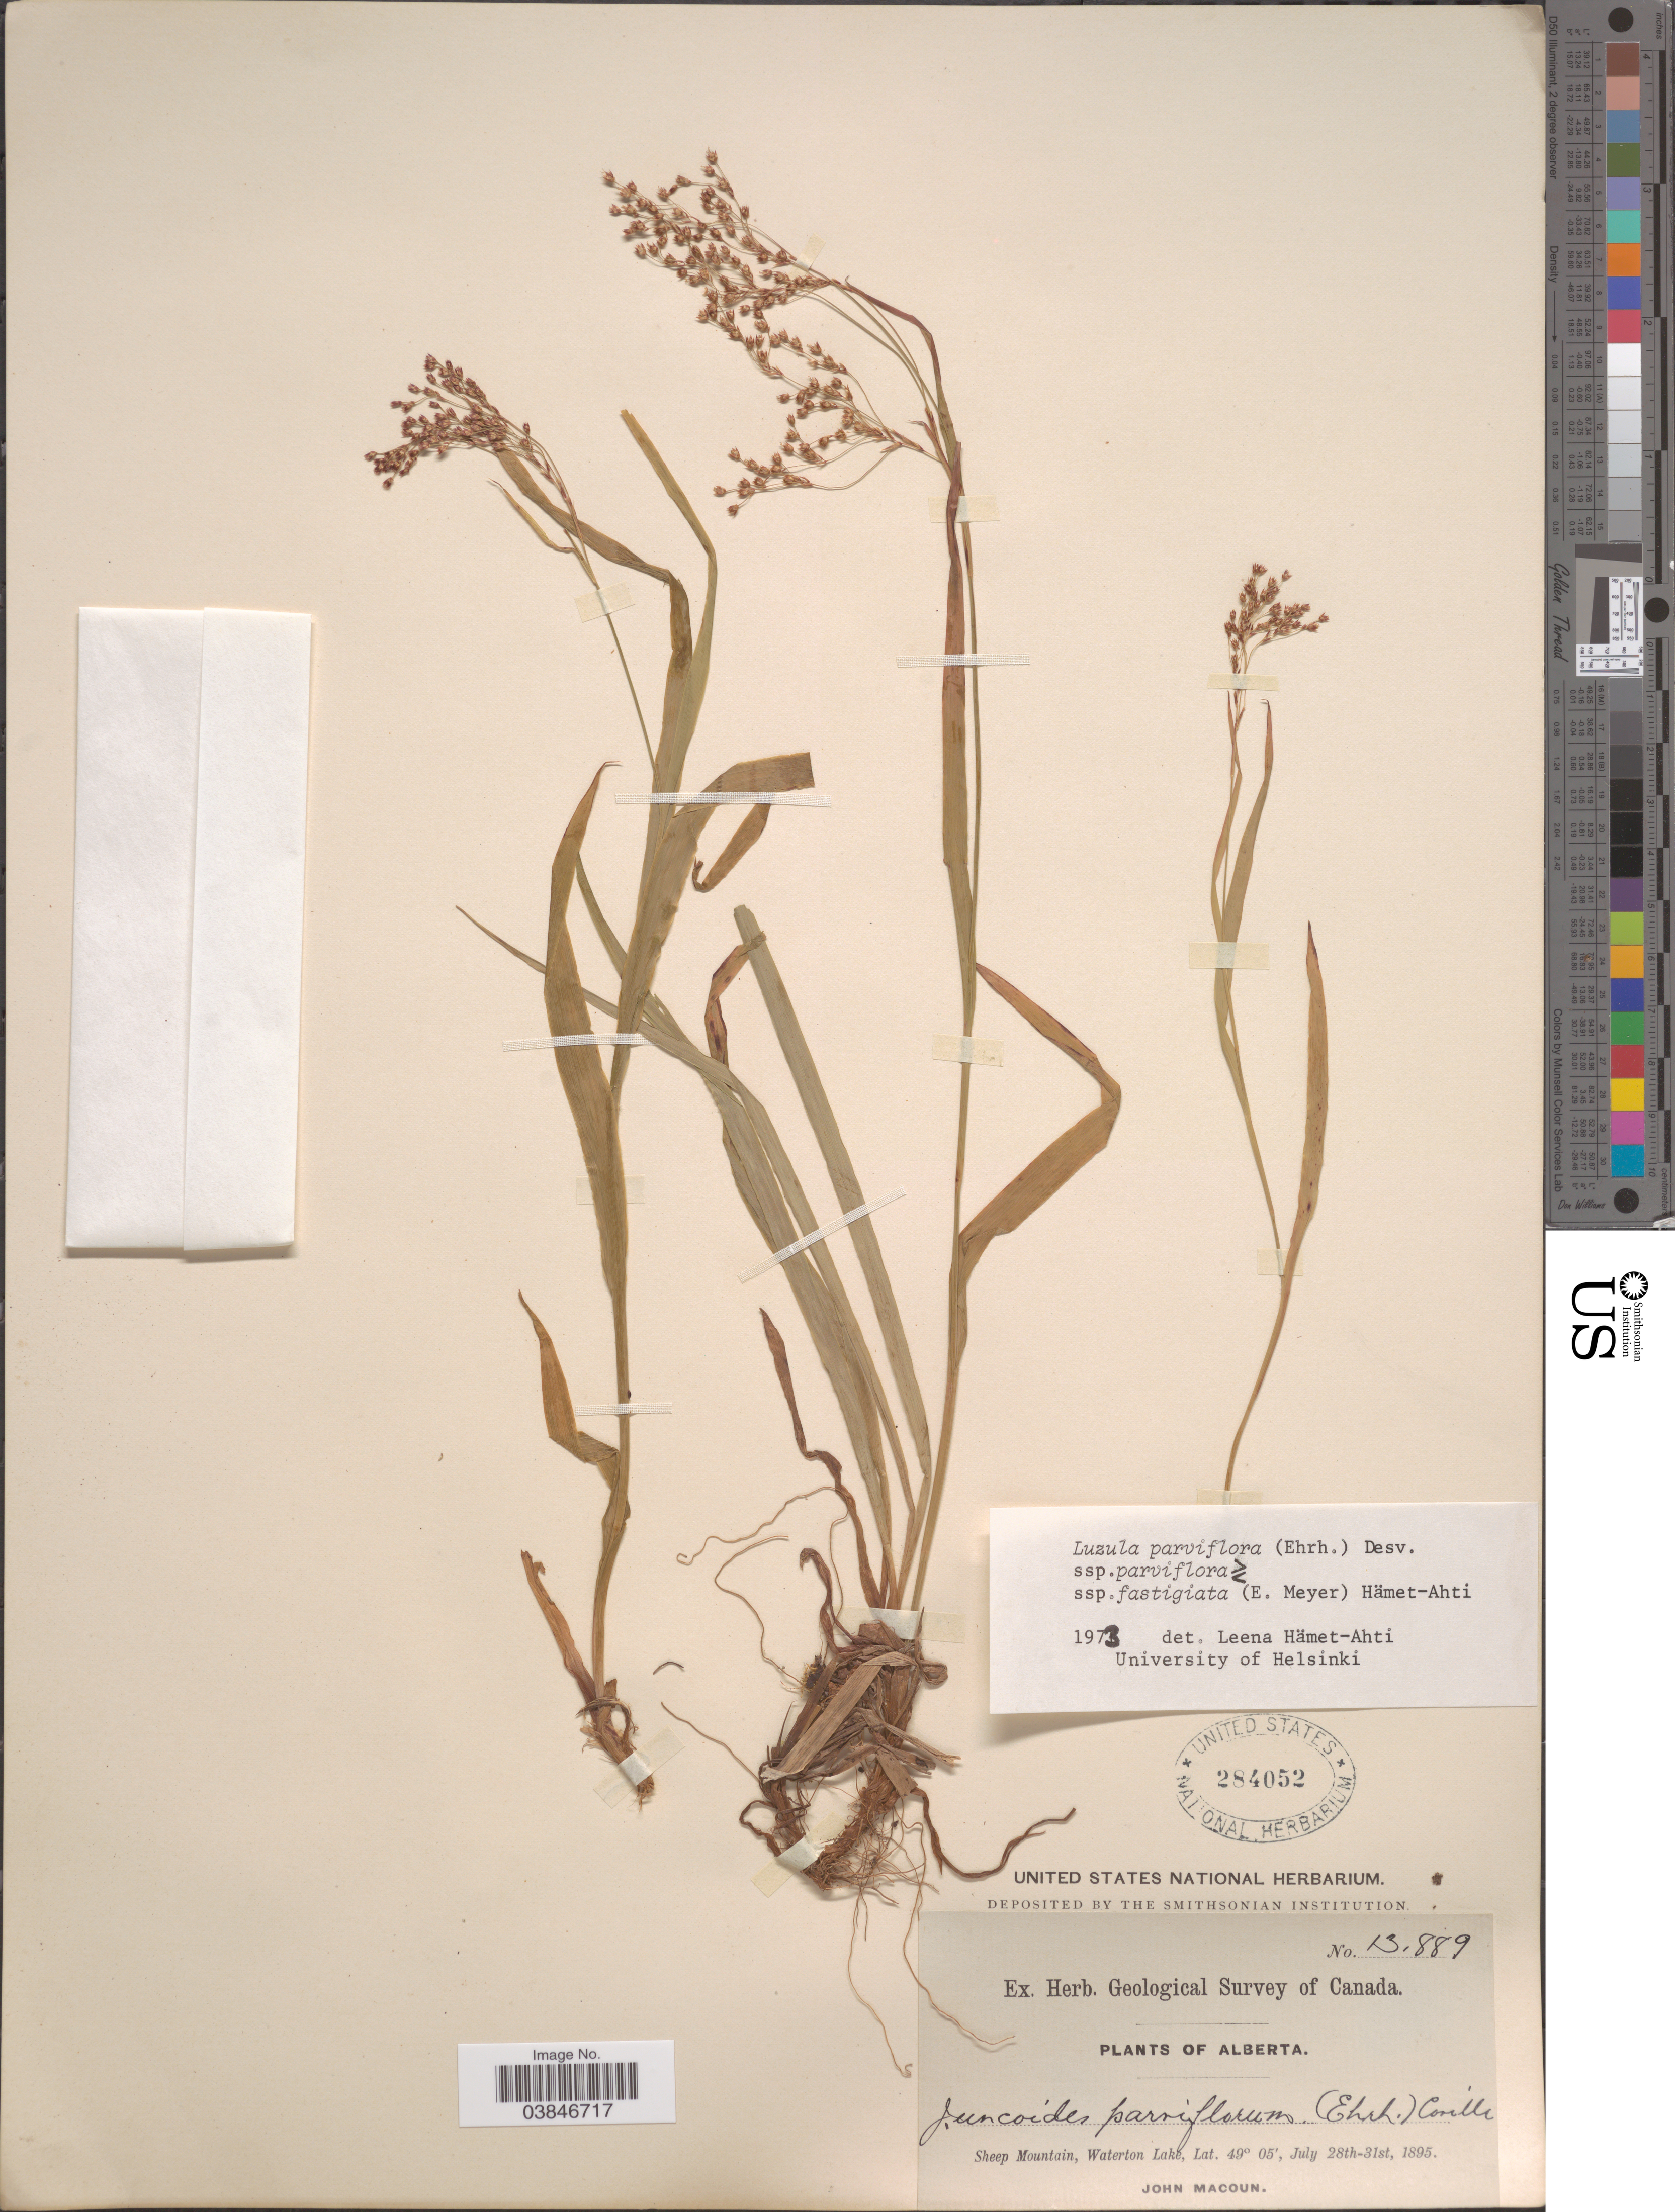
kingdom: Plantae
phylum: Tracheophyta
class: Liliopsida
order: Poales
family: Juncaceae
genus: Luzula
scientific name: Luzula parviflora subsp. parviflora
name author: (Ehrh.) Desv.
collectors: J. Macoun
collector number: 13889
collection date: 1895-07-28/1895-07-31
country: Canada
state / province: Alberta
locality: Sheep Mountain, Waterton Lake.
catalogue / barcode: US 284052